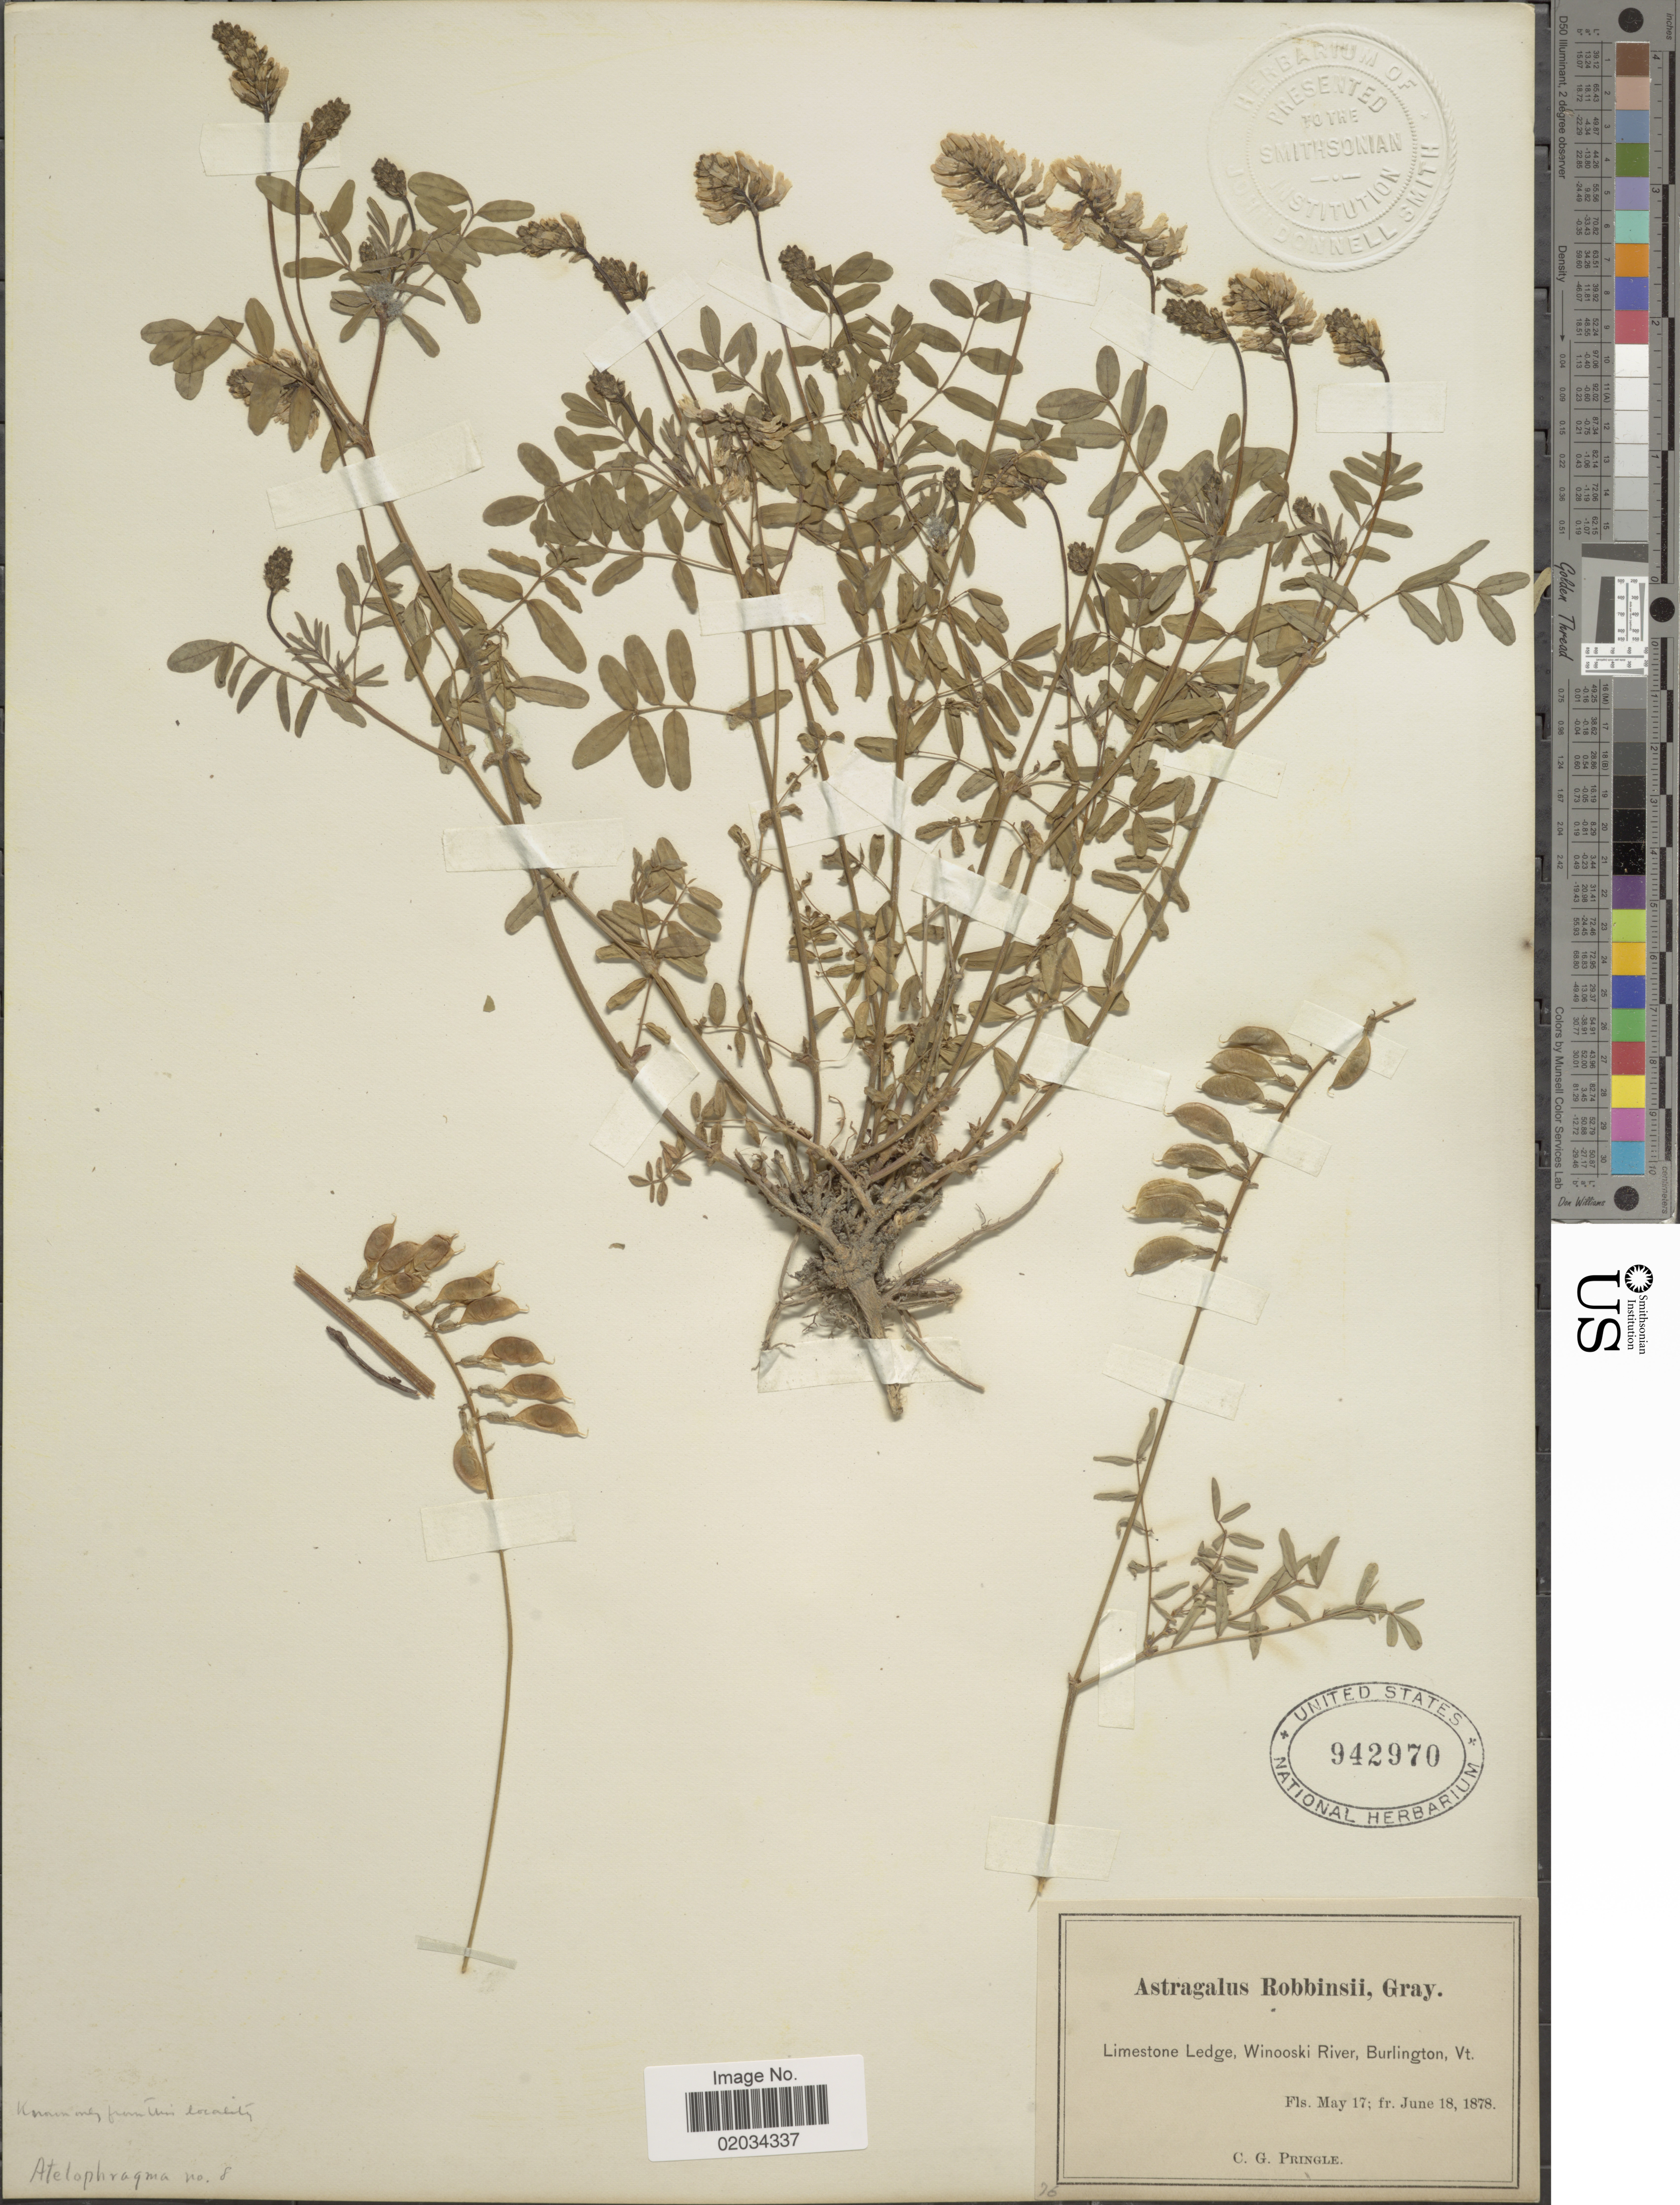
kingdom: Plantae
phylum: Tracheophyta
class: Magnoliopsida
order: Fabales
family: Fabaceae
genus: Astragalus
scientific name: Astragalus robbinsii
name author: (Oakes) A. Gray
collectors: C. G. Pringle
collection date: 1878-05-17/1878-06-18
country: United States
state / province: Vermont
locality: Limestone Ledge, Winooski River, Burlington, Vt.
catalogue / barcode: US 942970